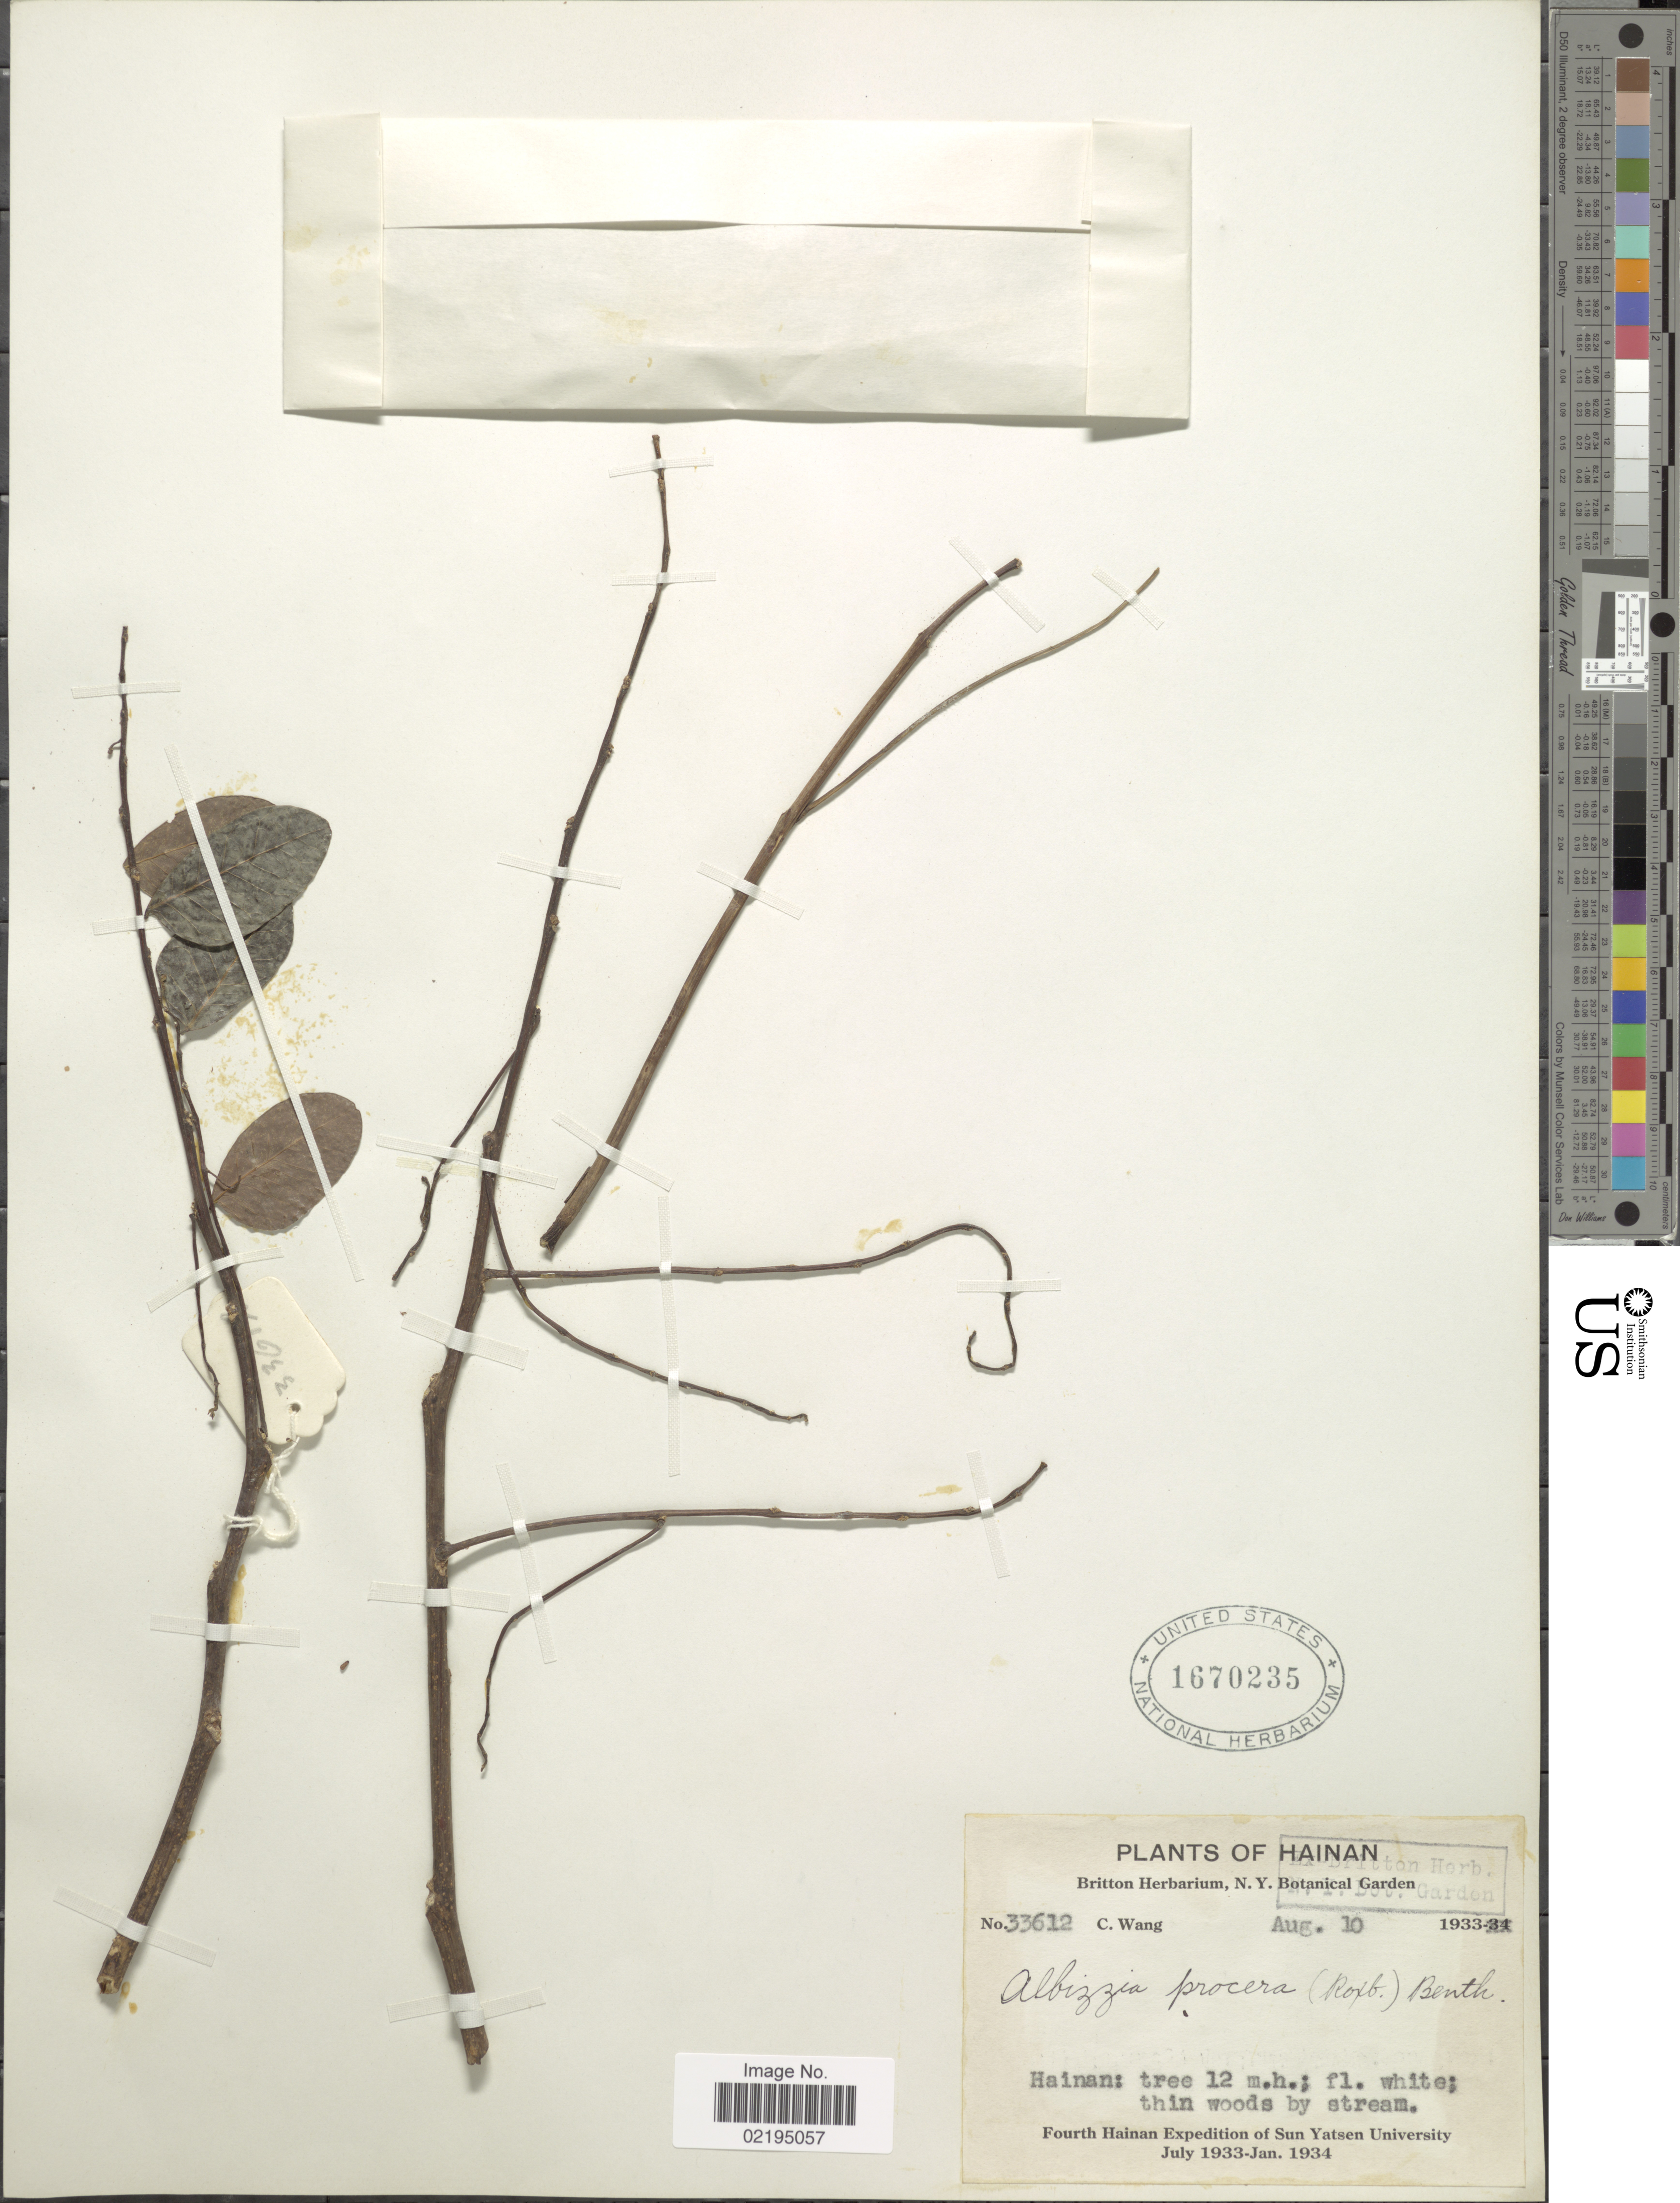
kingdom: Plantae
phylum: Tracheophyta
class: Magnoliopsida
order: Fabales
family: Fabaceae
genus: Albizia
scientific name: Albizia procera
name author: (Roxb.) Benth.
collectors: C. Wang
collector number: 33612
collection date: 1933-08-10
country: China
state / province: Hainan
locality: By stream.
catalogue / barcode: US 1670235